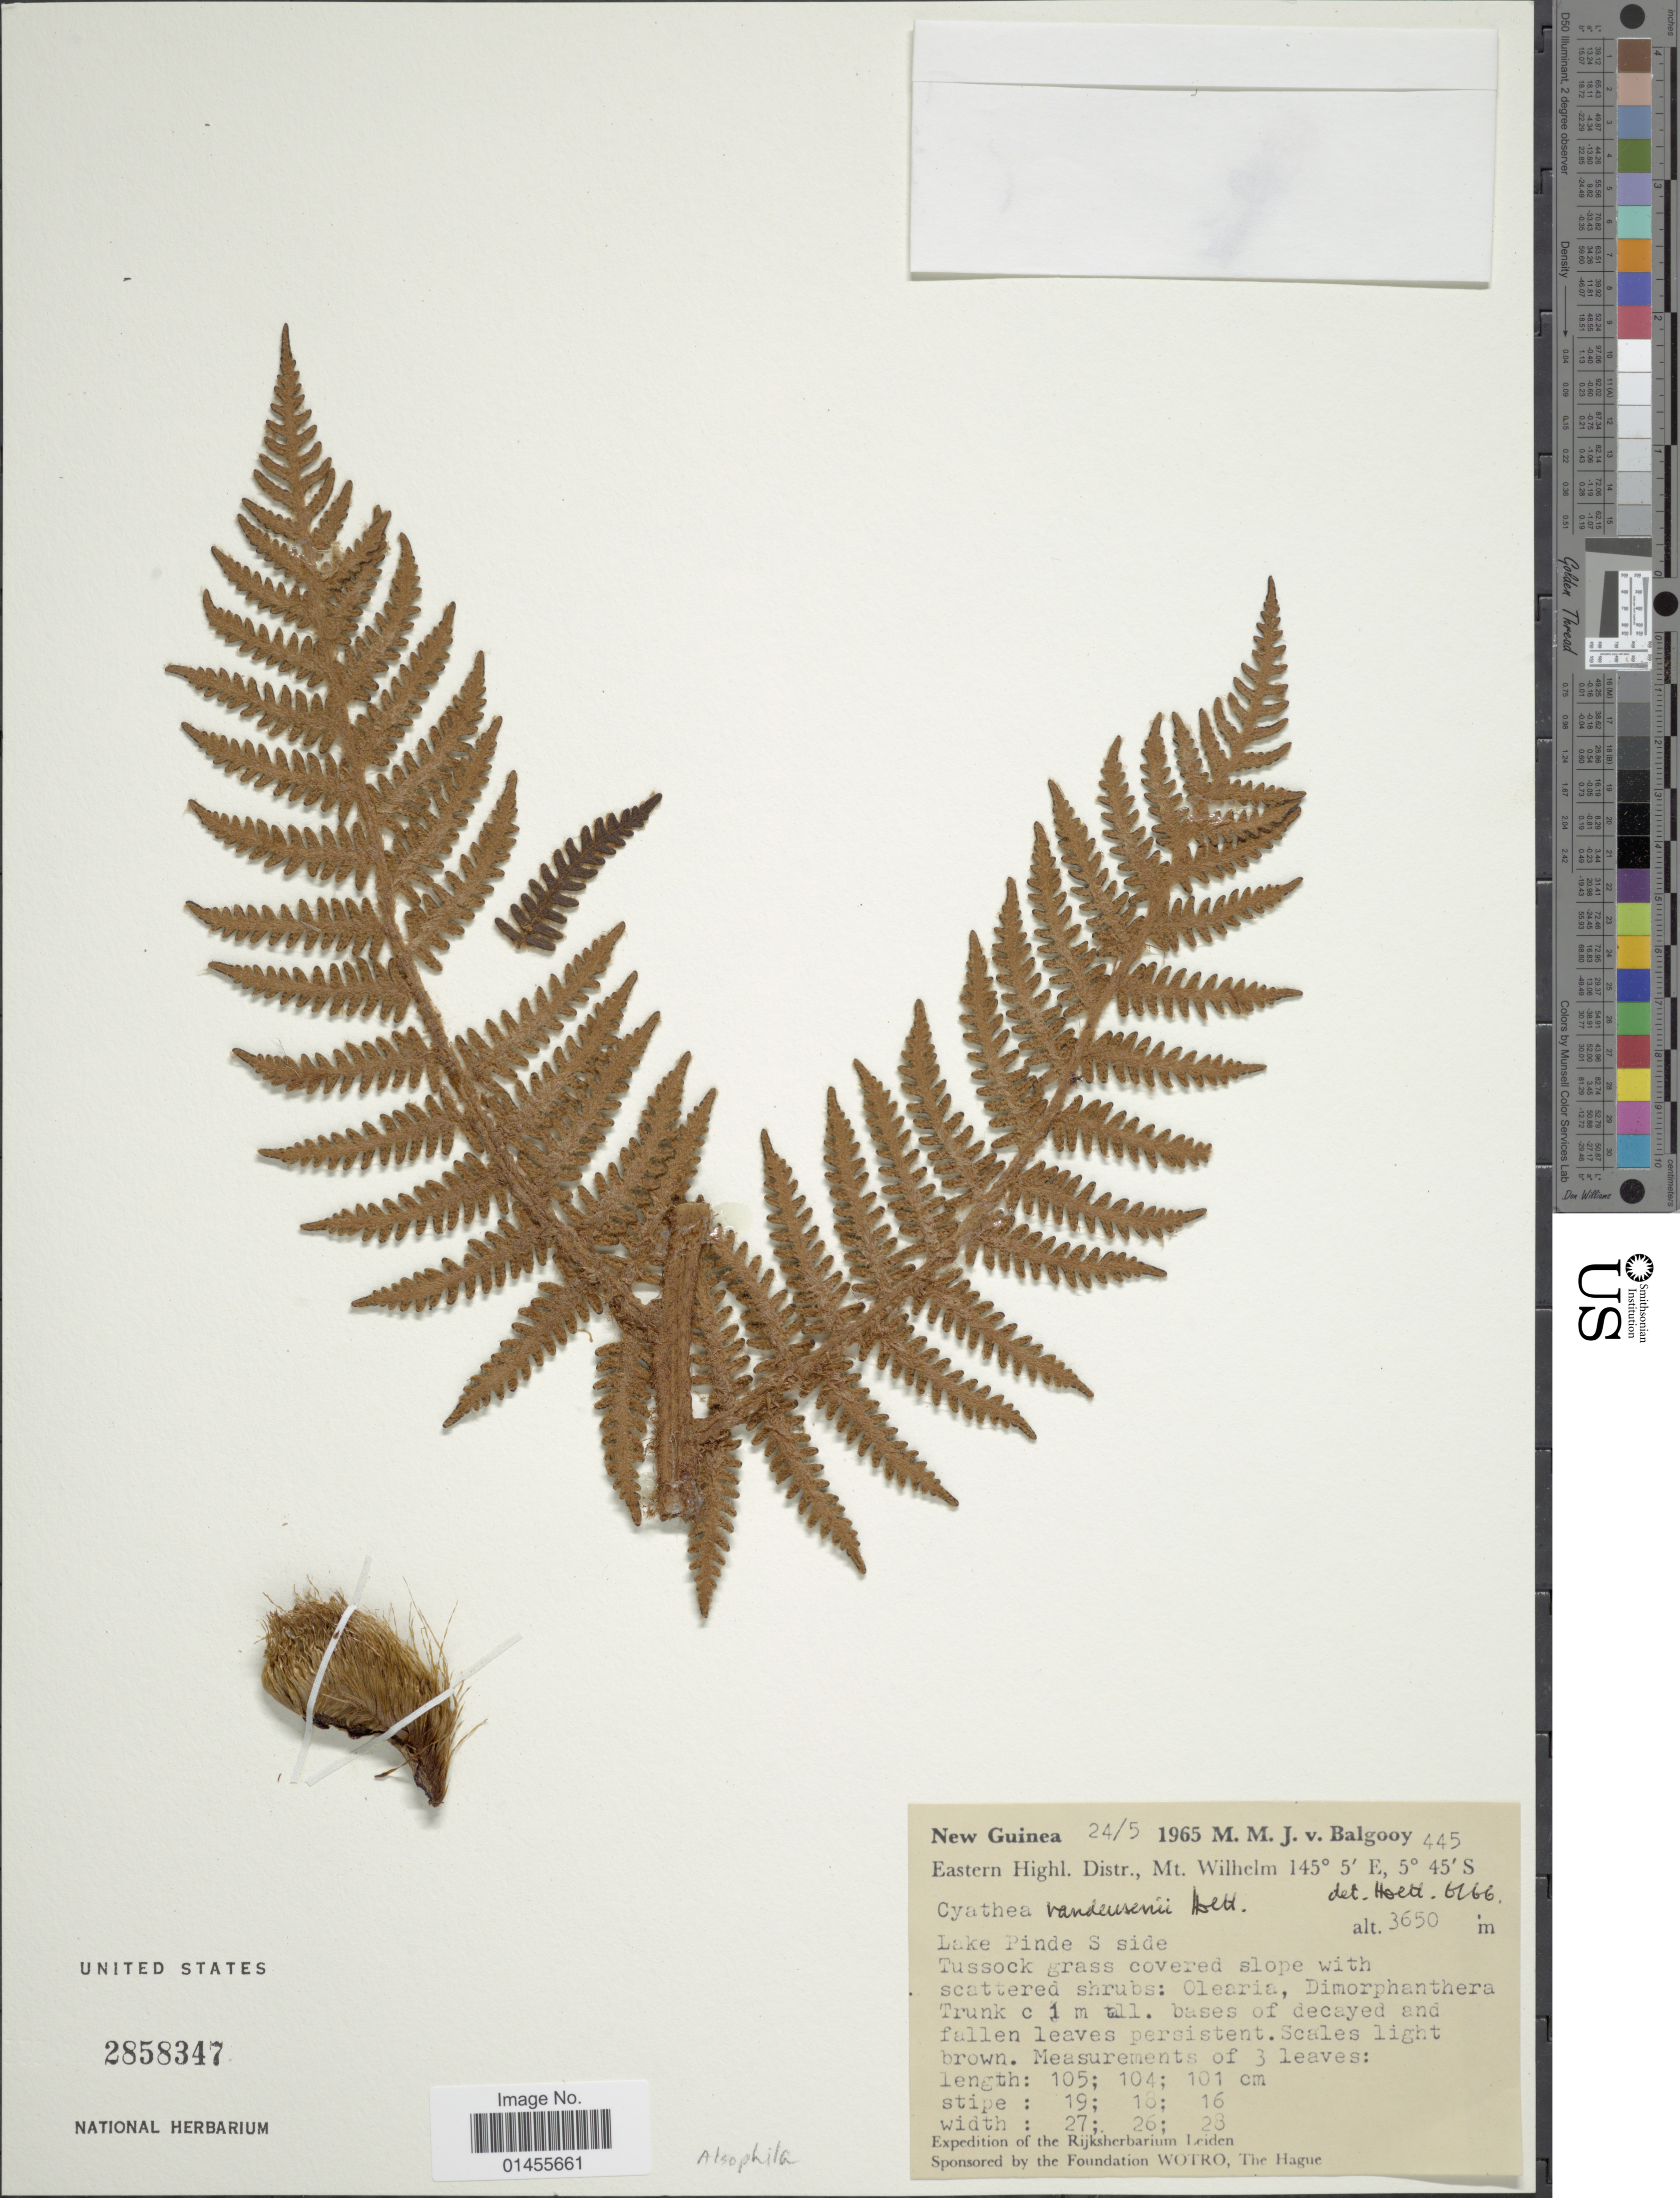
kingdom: Plantae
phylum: Tracheophyta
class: Polypodiopsida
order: Cyatheales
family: Cyatheaceae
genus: Alsophila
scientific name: Alsophila vandeusenii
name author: (Holttum) R.M. Tryon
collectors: M. M. van Balgooy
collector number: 445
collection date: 1965-05-24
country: Papua New Guinea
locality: New Guinea. Eastern Highl., Mt. Wilhelm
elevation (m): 3650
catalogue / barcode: US 2858347